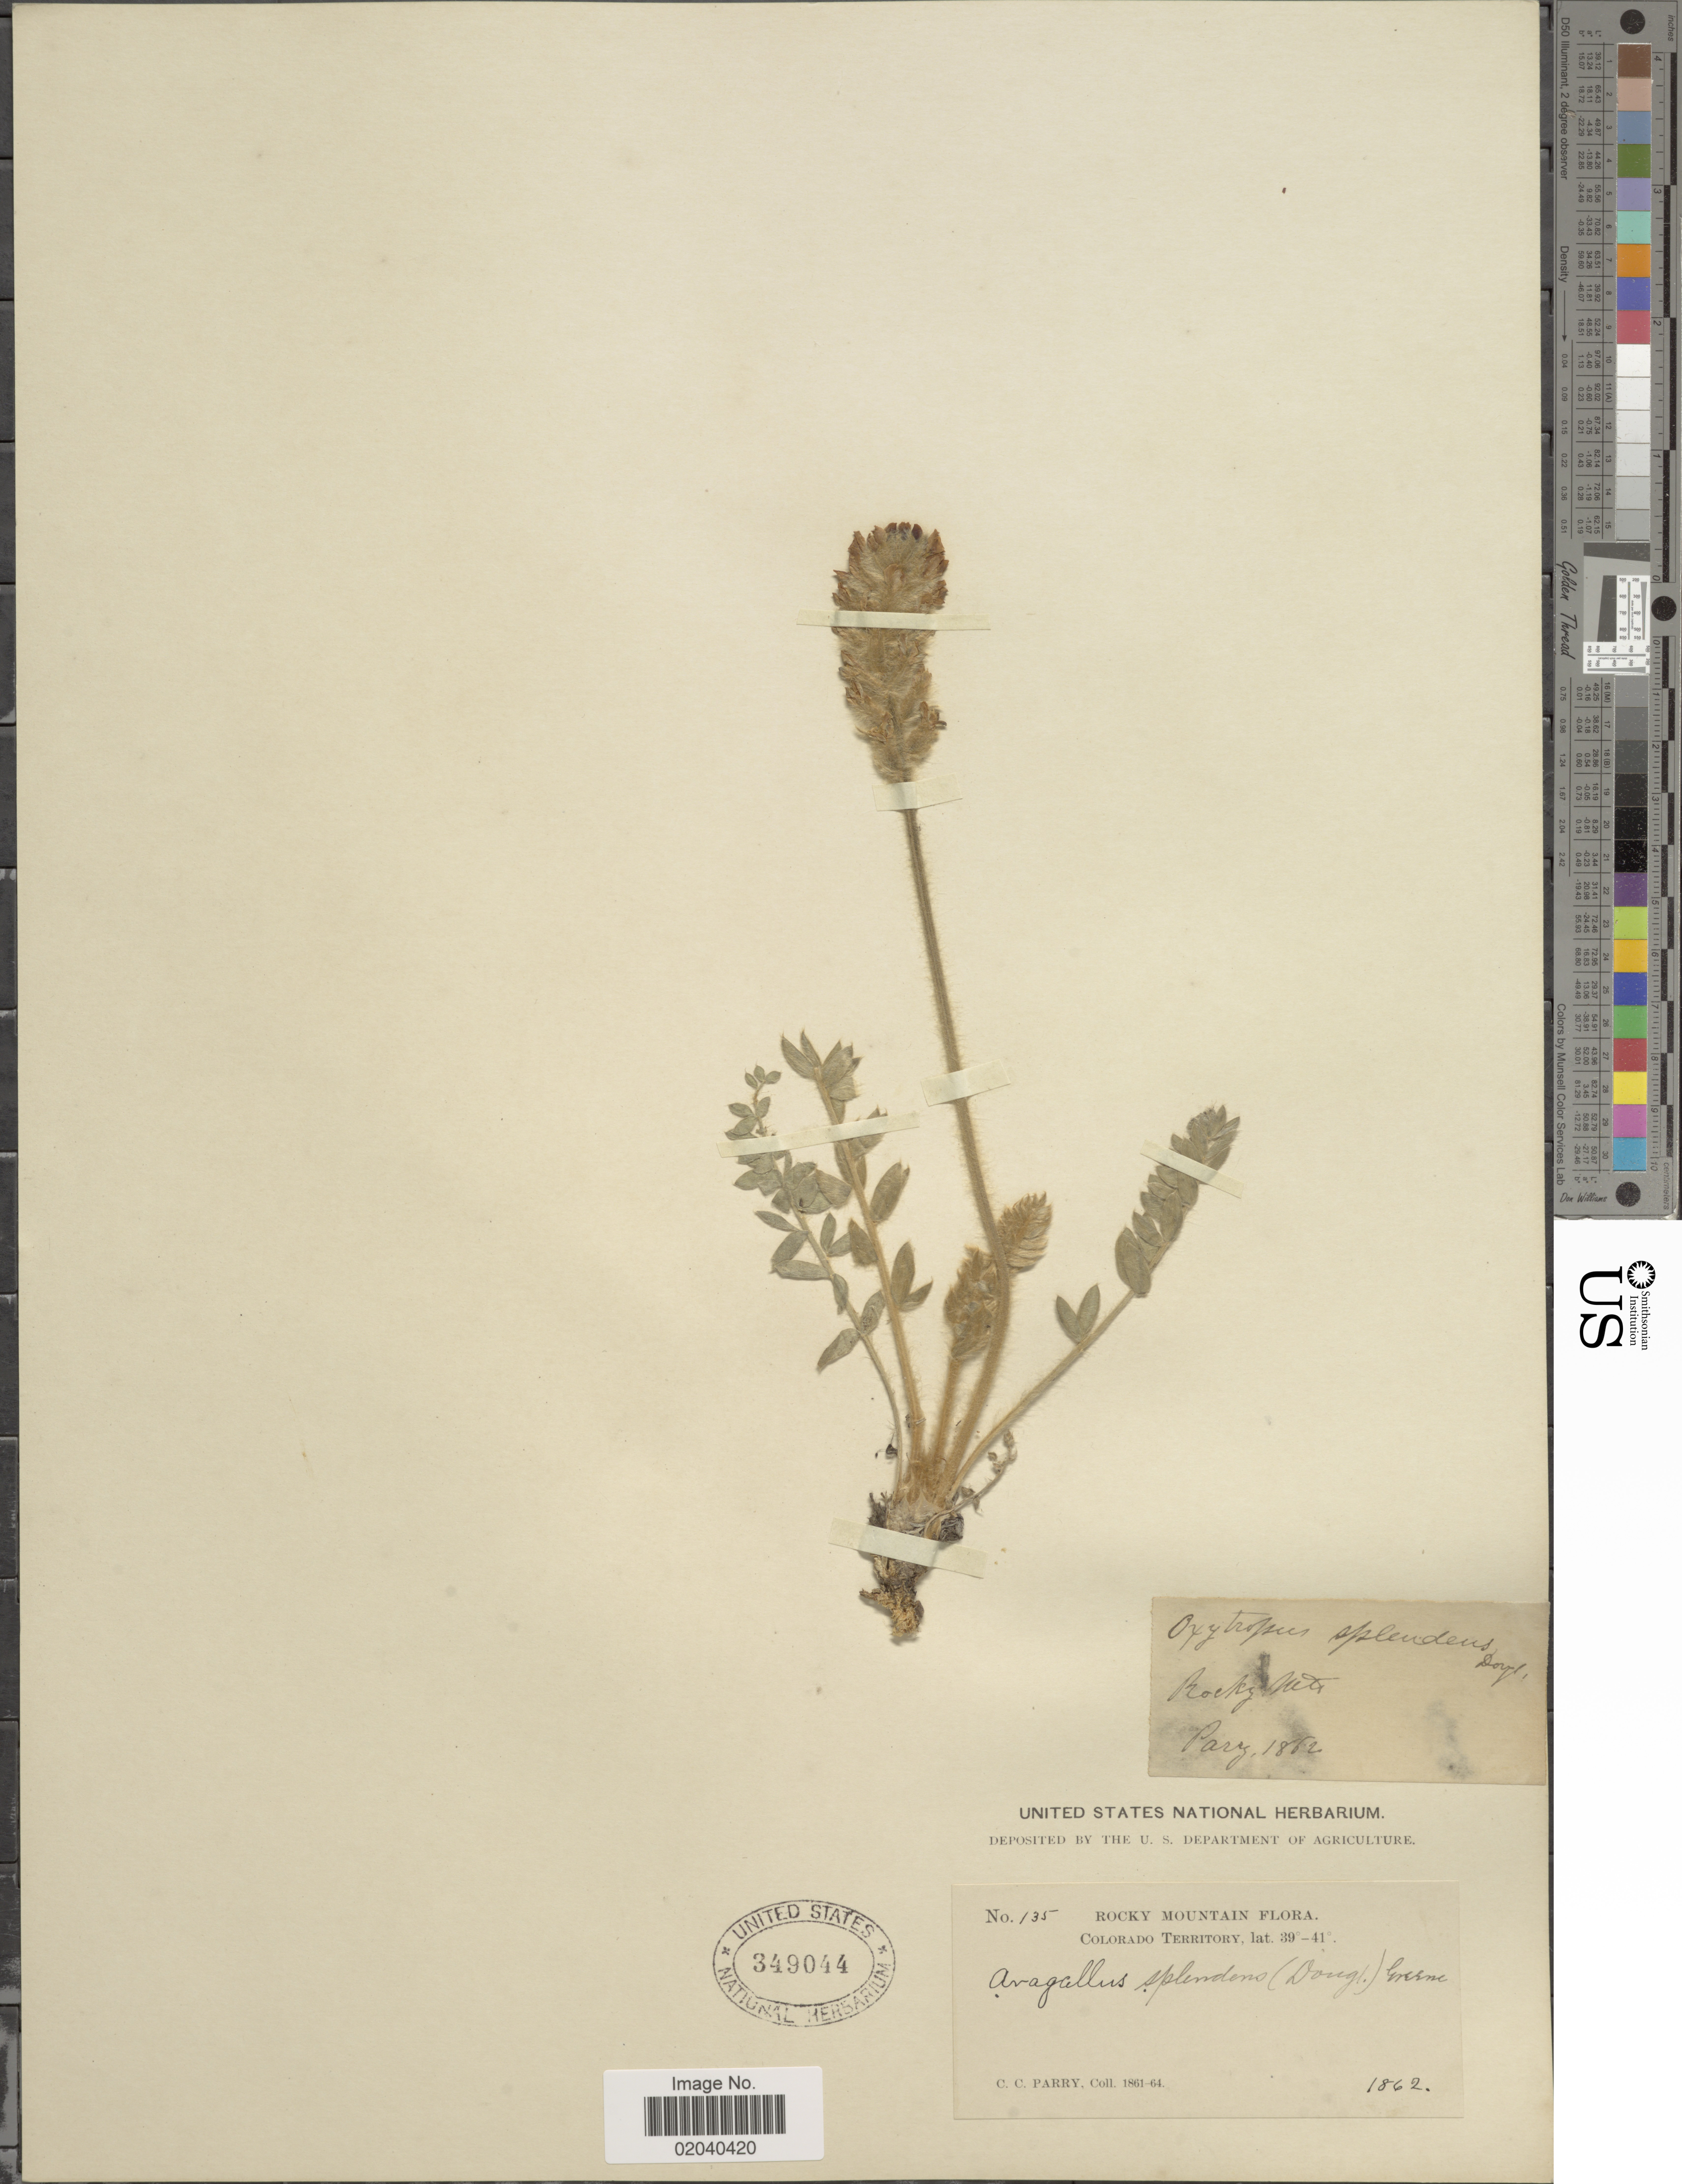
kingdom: Plantae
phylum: Tracheophyta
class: Magnoliopsida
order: Fabales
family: Fabaceae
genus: Oxytropis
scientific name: Oxytropis splendens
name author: Douglas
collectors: C. C. Parry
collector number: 135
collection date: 1862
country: United States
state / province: Colorado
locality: Rocky Mountain. Colorado Territory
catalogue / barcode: US 349044